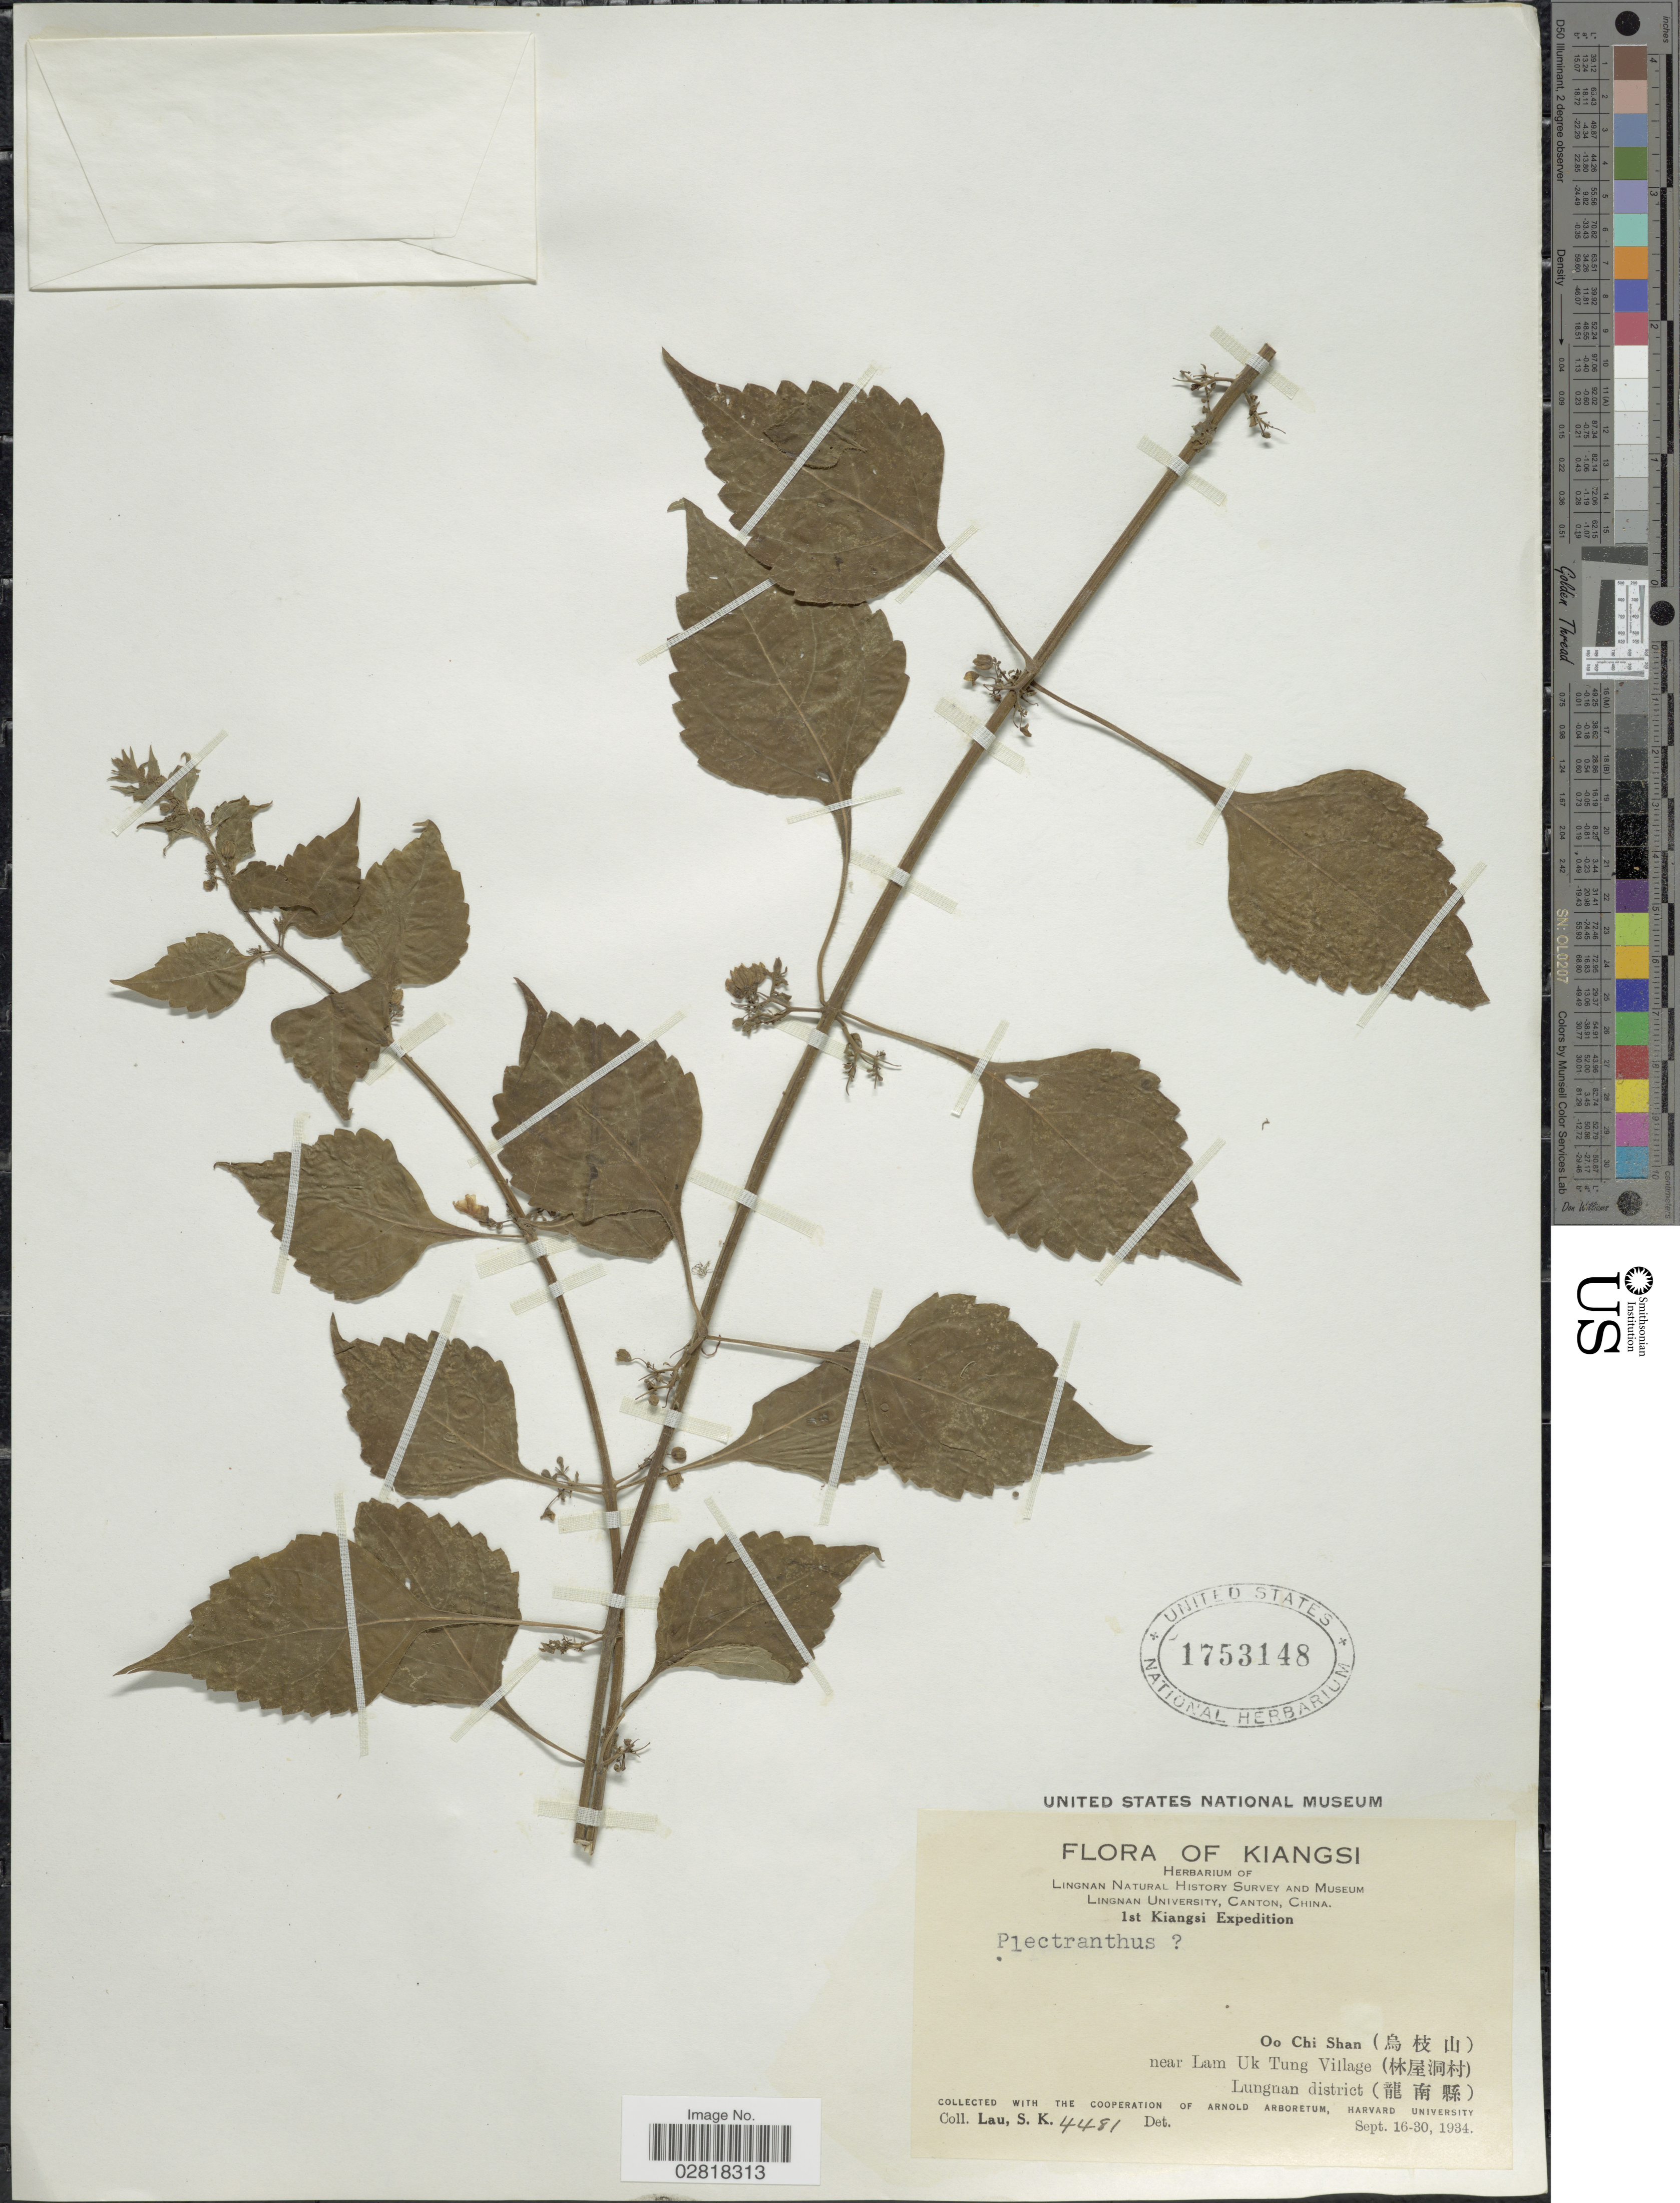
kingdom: Plantae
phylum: Tracheophyta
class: Magnoliopsida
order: Lamiales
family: Lamiaceae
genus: Plectranthus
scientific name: Plectranthus sp.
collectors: S. K. Lau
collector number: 4481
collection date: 1934-09-16/1934-09-30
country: China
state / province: Jiangxi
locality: Kiangsi, Oo Chi Shan, near Lam Uk Tung Village, Lungnan district.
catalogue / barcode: US 1753148